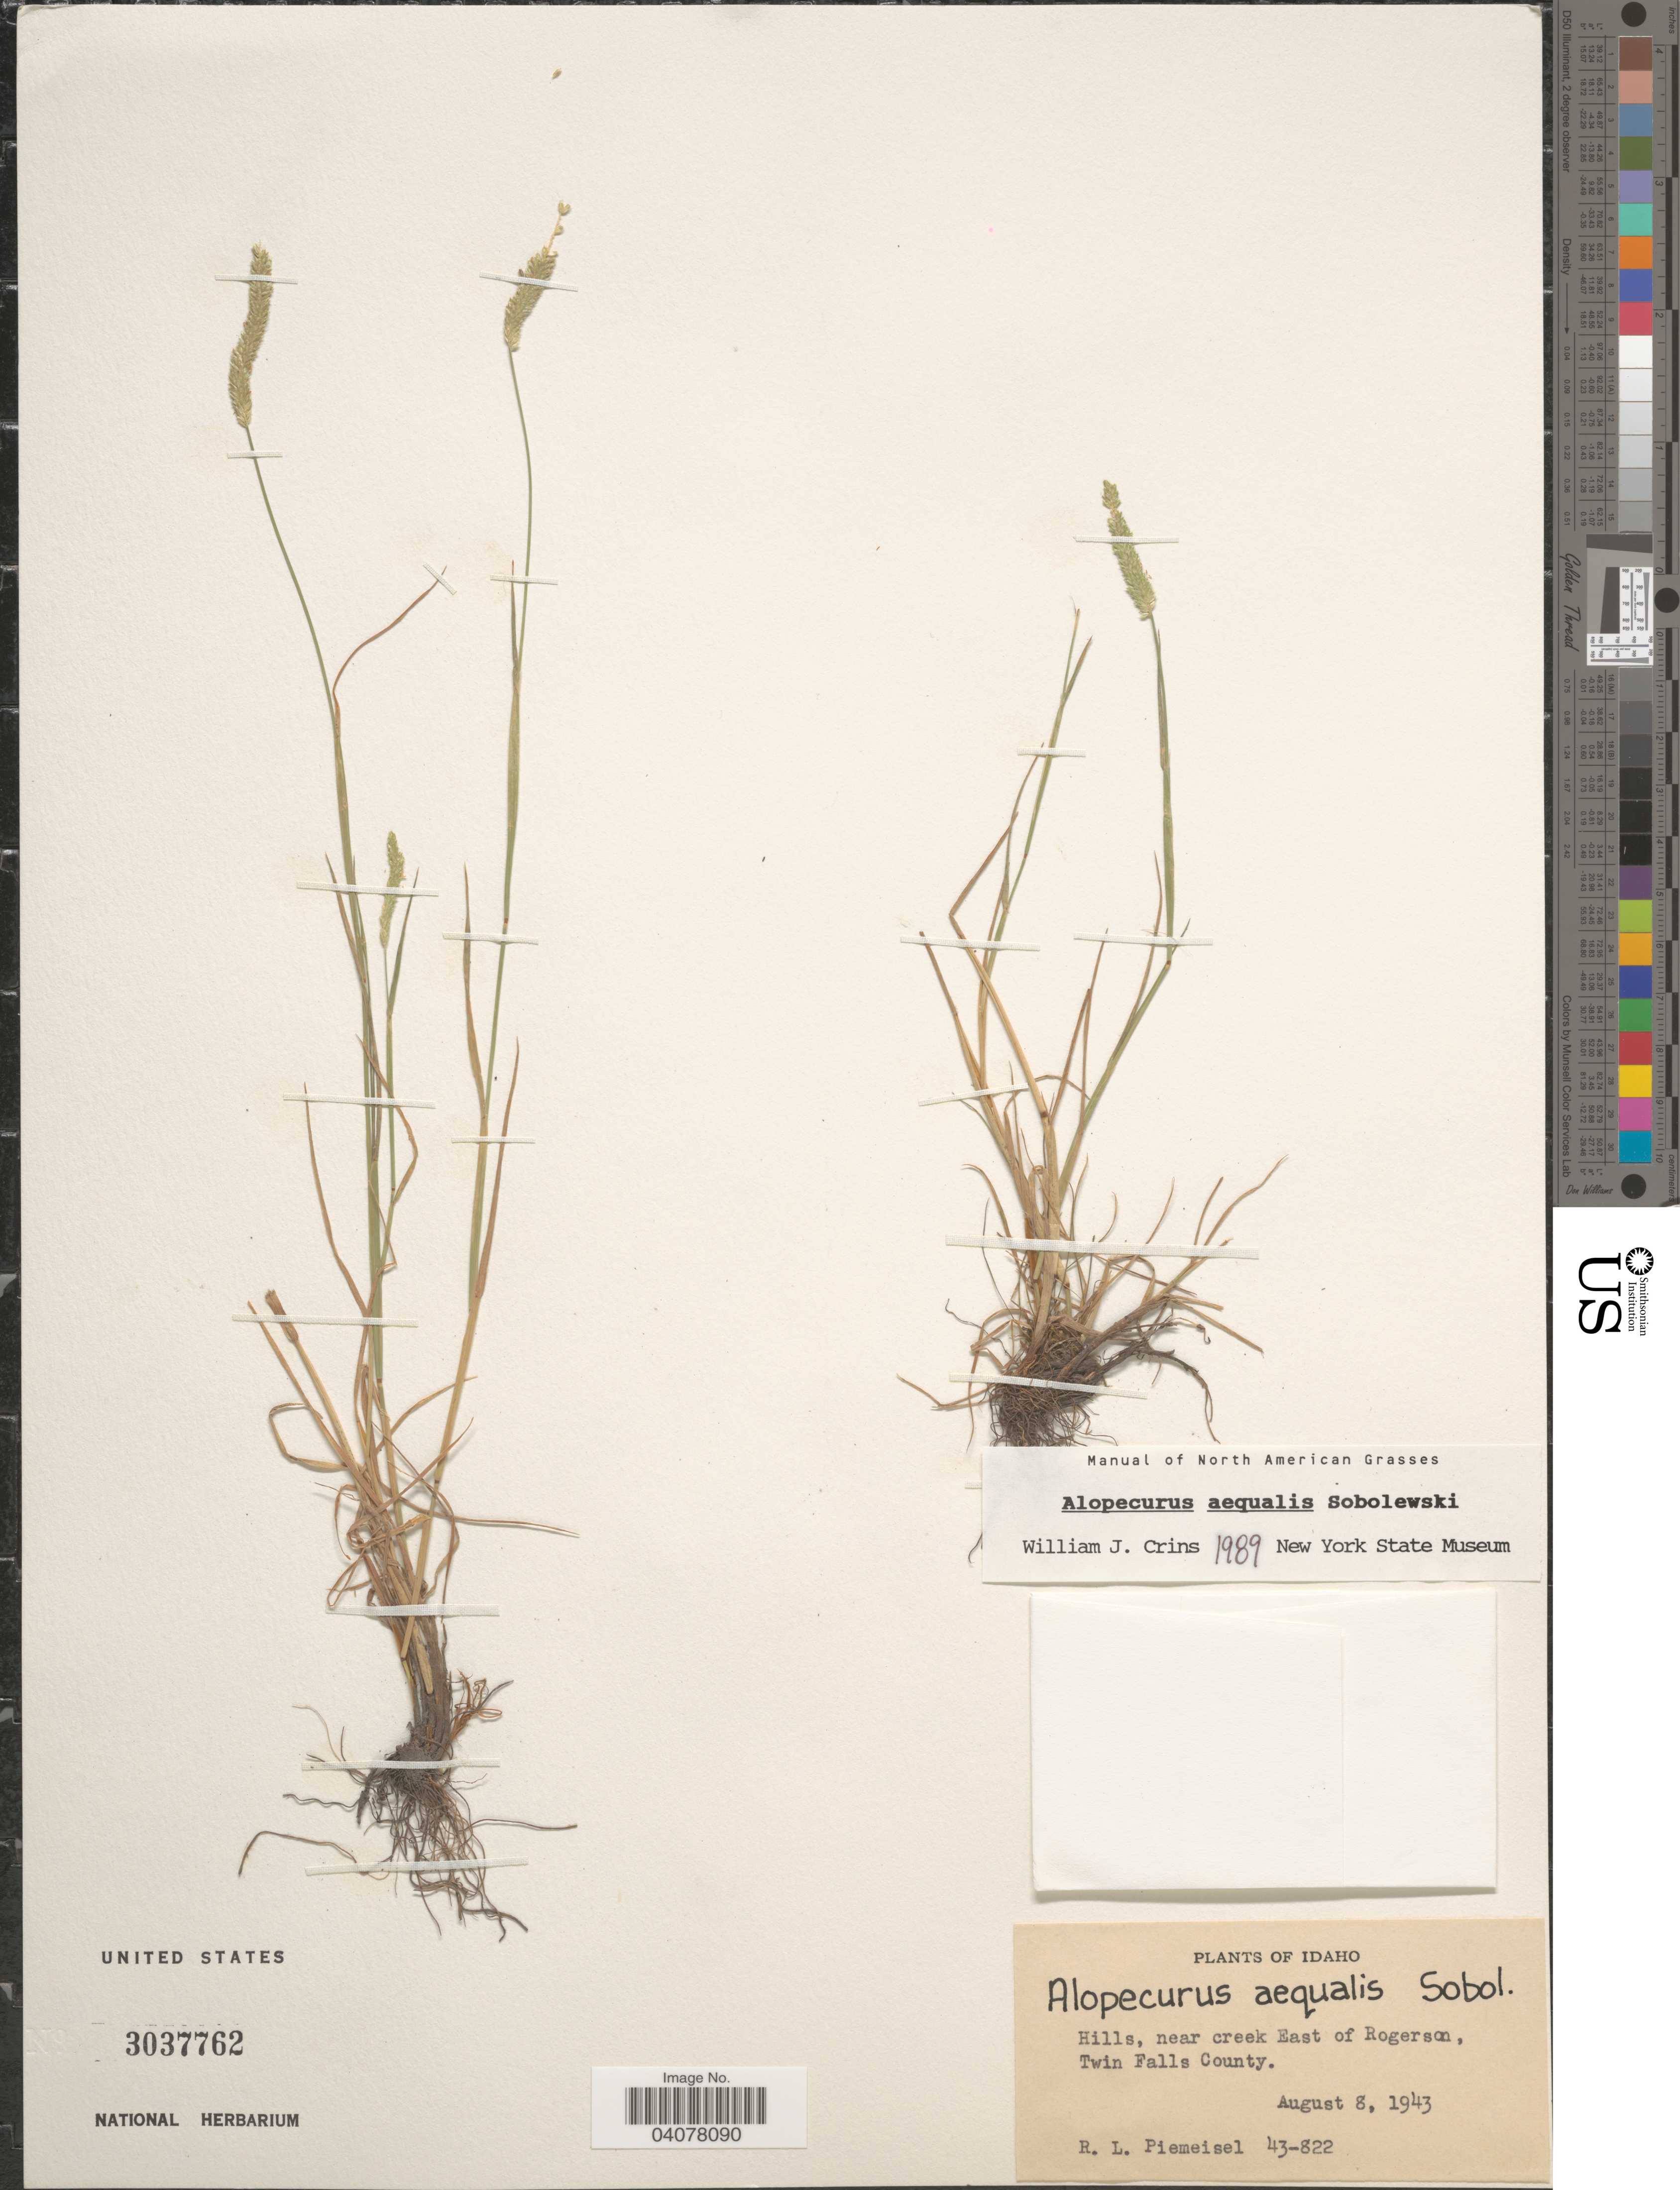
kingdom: Plantae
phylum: Tracheophyta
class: Liliopsida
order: Poales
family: Poaceae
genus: Alopecurus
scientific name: Alopecurus aequalis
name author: Sobol.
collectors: R. L. Piemeisel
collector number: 43-822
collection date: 1943-08-08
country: United States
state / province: Idaho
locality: Hills, near creek East of Rogerson, Twin Falls County.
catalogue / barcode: US 3037762